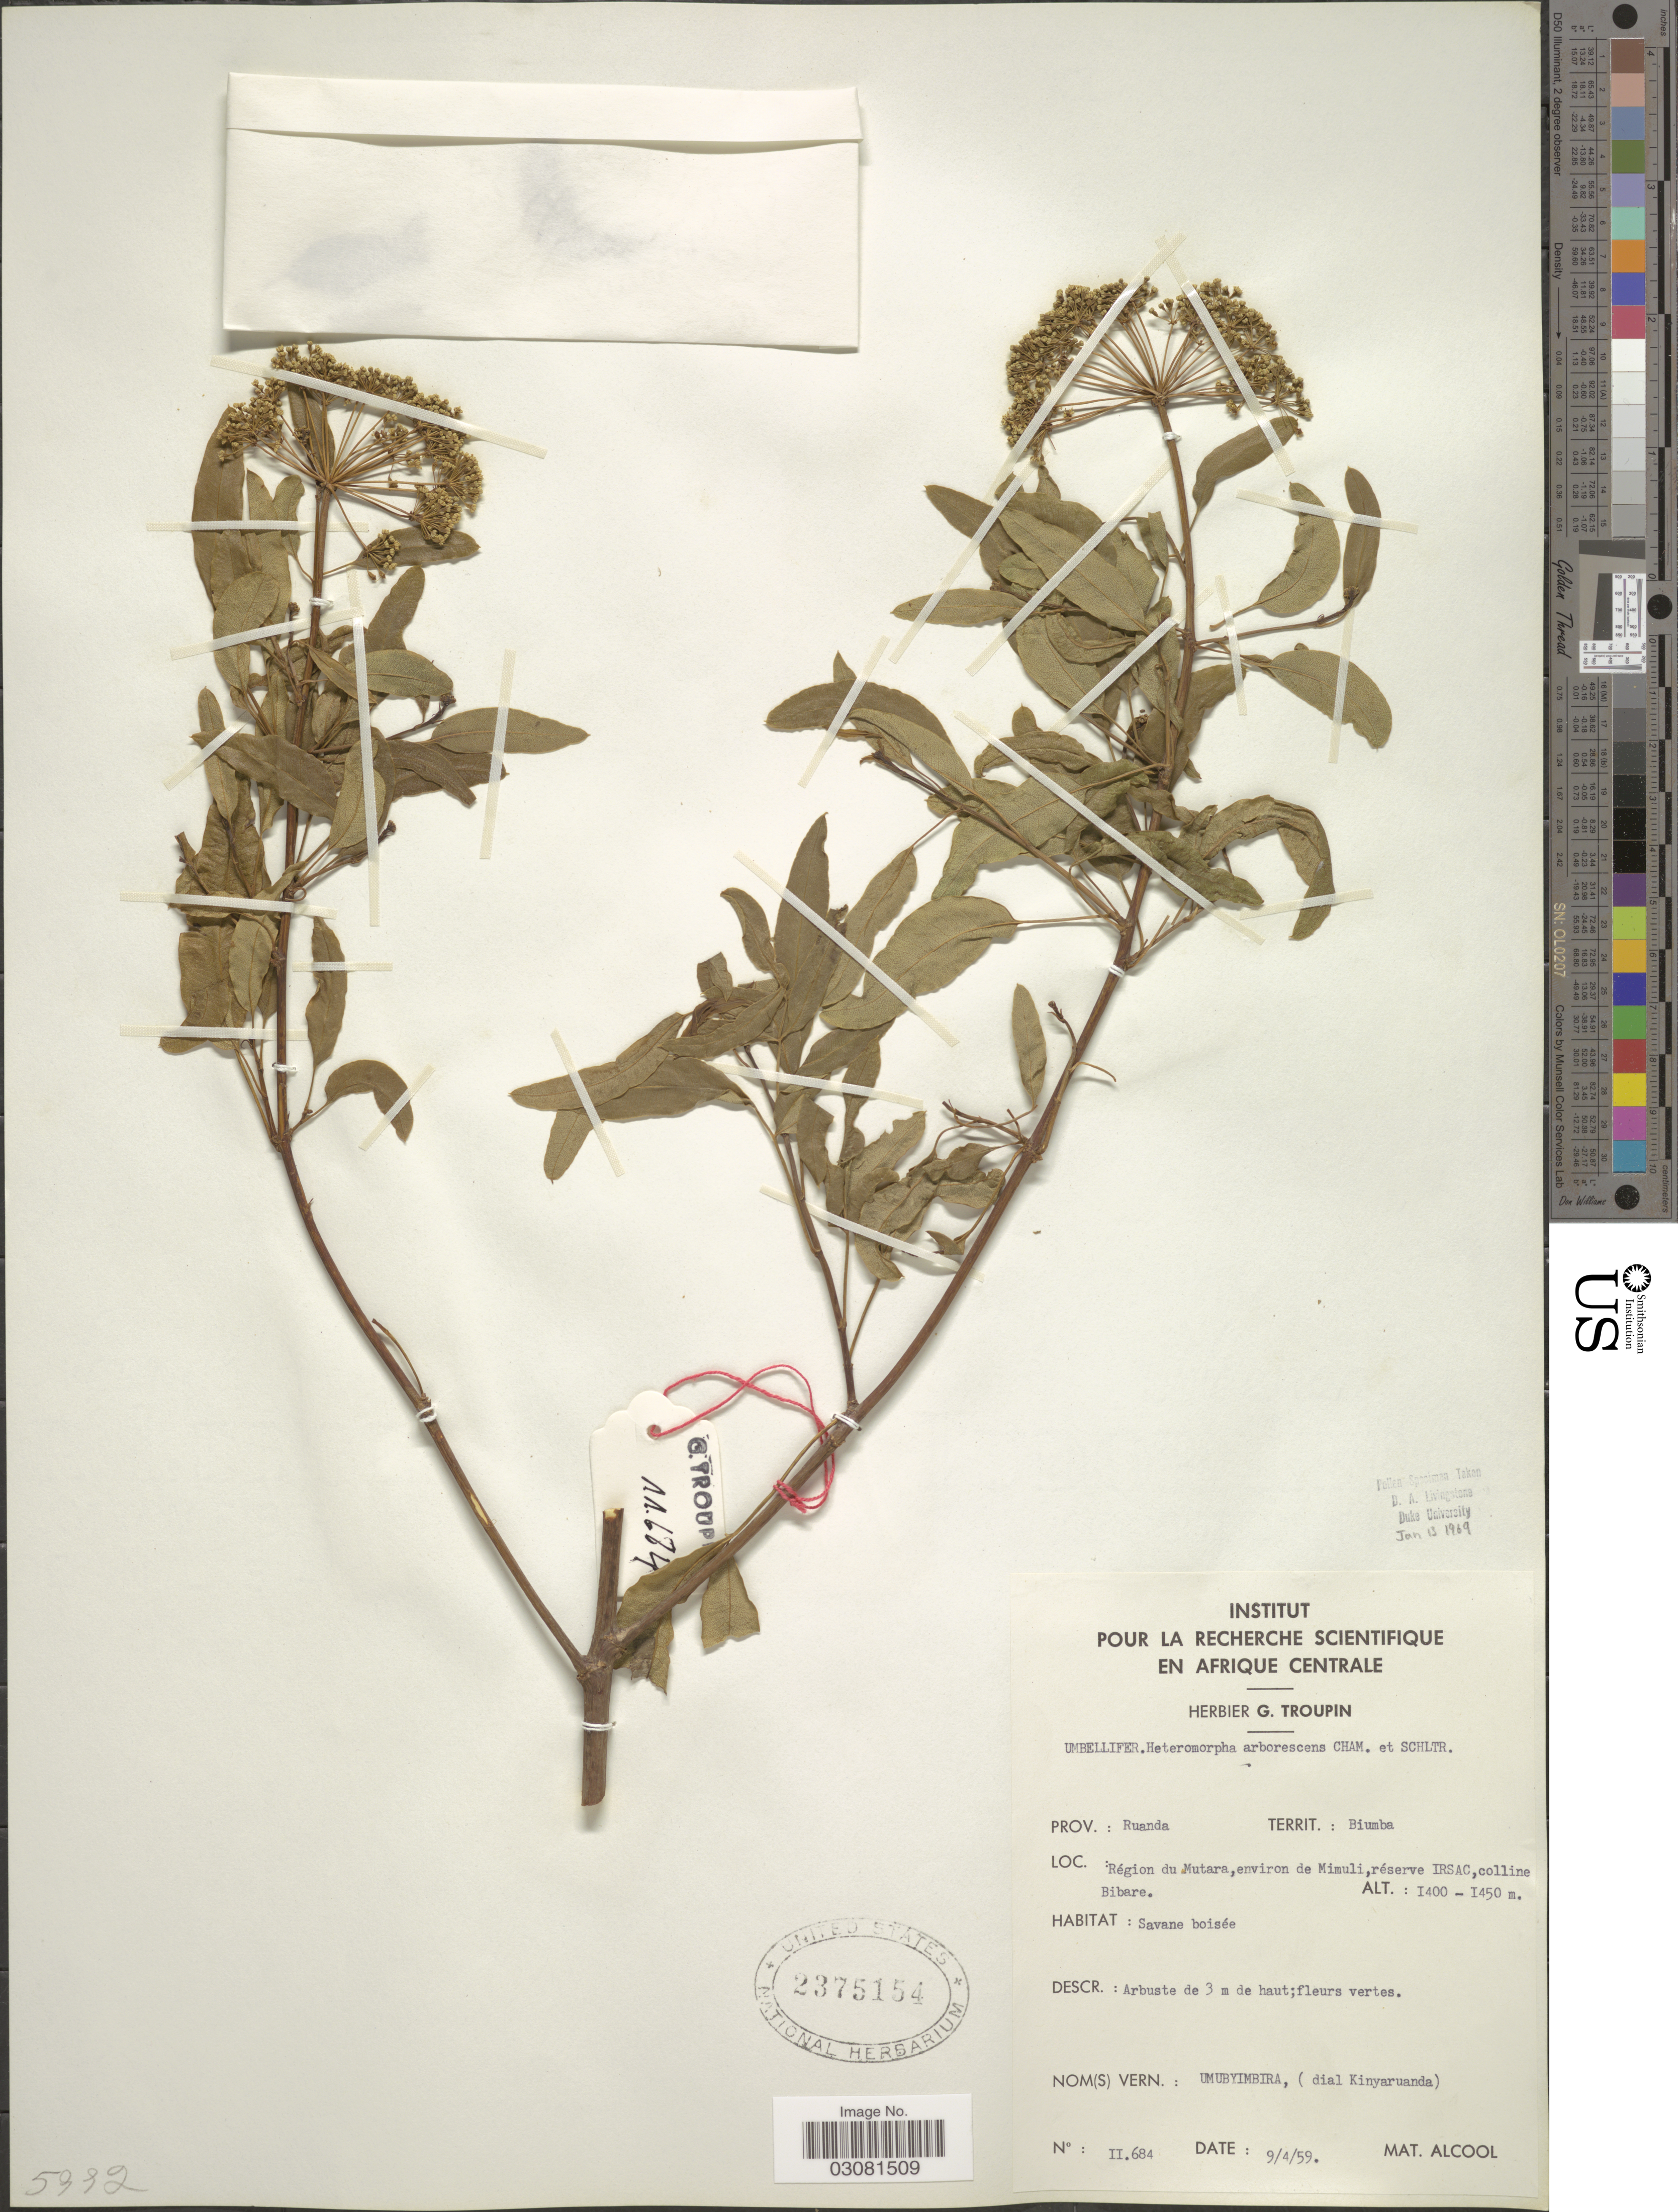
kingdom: Plantae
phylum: Tracheophyta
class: Magnoliopsida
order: Apiales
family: Apiaceae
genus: Heteromorpha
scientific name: Heteromorpha arborescens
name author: Cham. & Schltdl.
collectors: G. Troupin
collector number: II.684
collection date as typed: Transcribed d/m/y: 9/4/59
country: Rwanda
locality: Prov.: Ruanda, Territ.: Biumba, Région du Mutara, environ de Mimuli, réserve IRSAC, colline Bibare.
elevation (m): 1400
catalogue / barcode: US 2375154